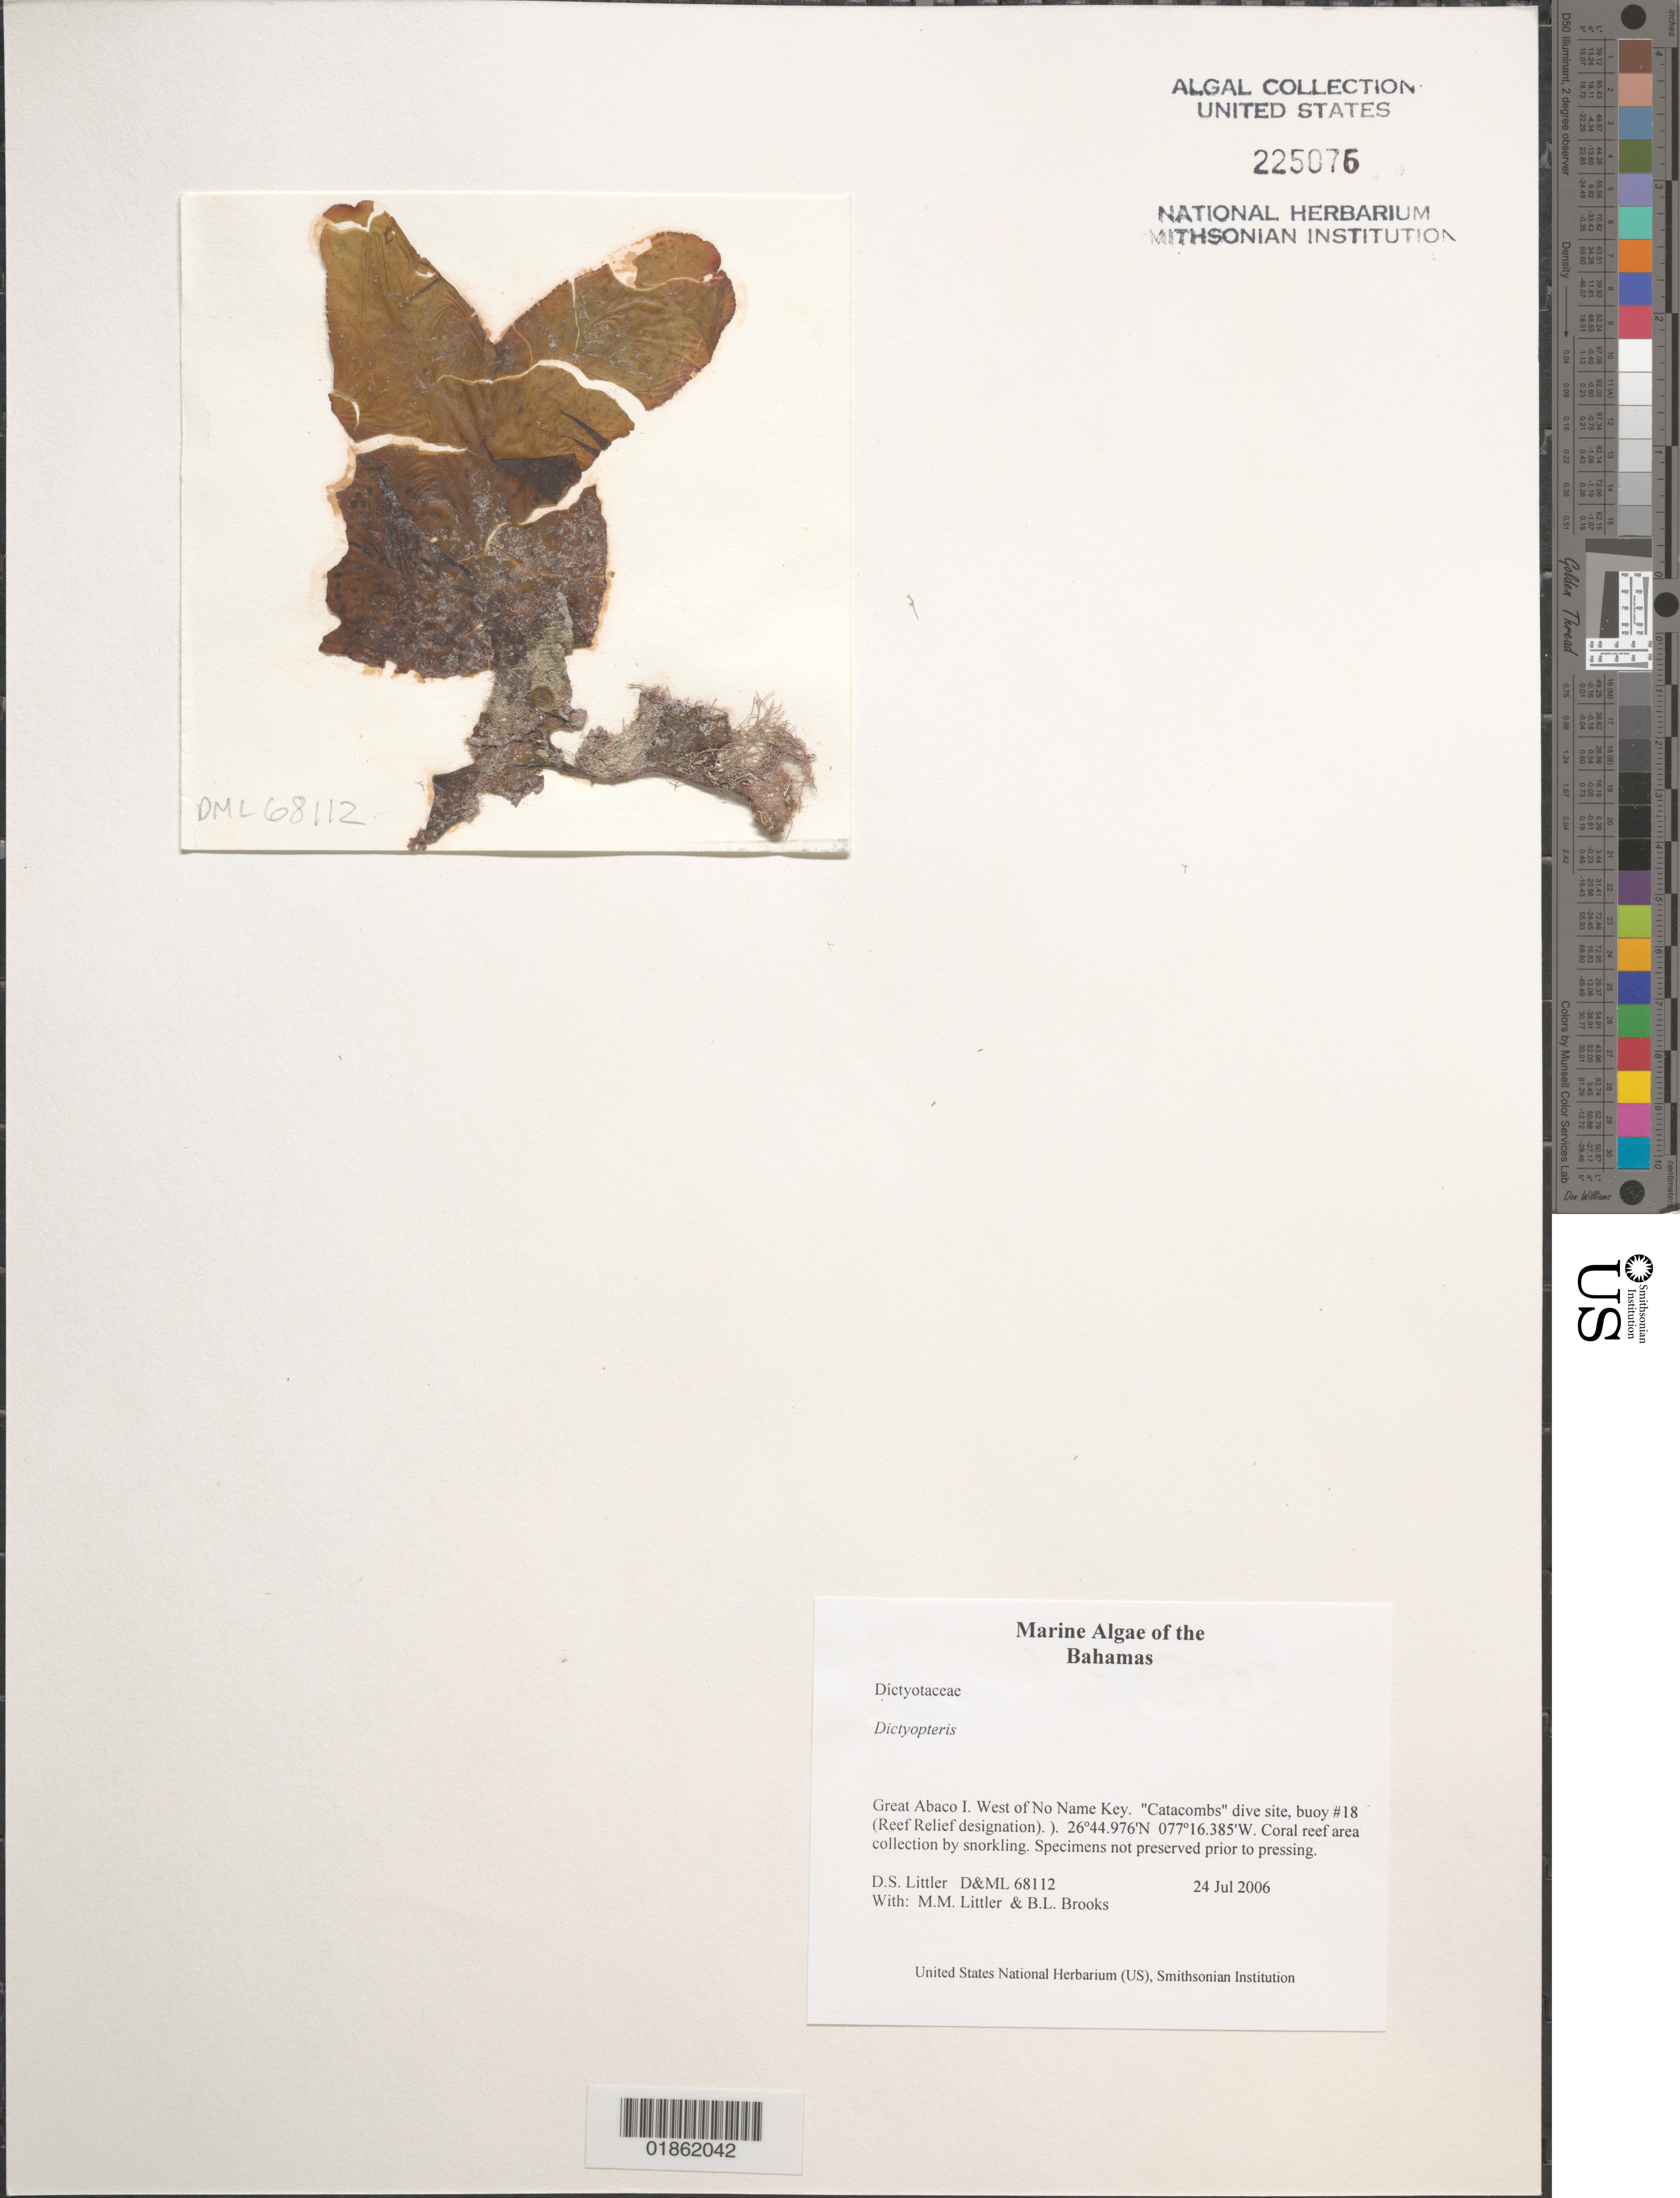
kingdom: Chromista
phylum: Ochrophyta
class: Phaeophyceae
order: Dictyotales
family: Dictyotaceae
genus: Dictyopteris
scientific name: Dictyopteris justii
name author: J.V.Lamouroux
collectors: D. S. Littler, M. M. Littler & B. Lapointe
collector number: D&ML 68112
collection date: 2006-07-24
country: Bahamas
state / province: Hope Town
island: No Name Key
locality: Abacos. No Name Key. Catacombs dive site.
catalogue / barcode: US 225076